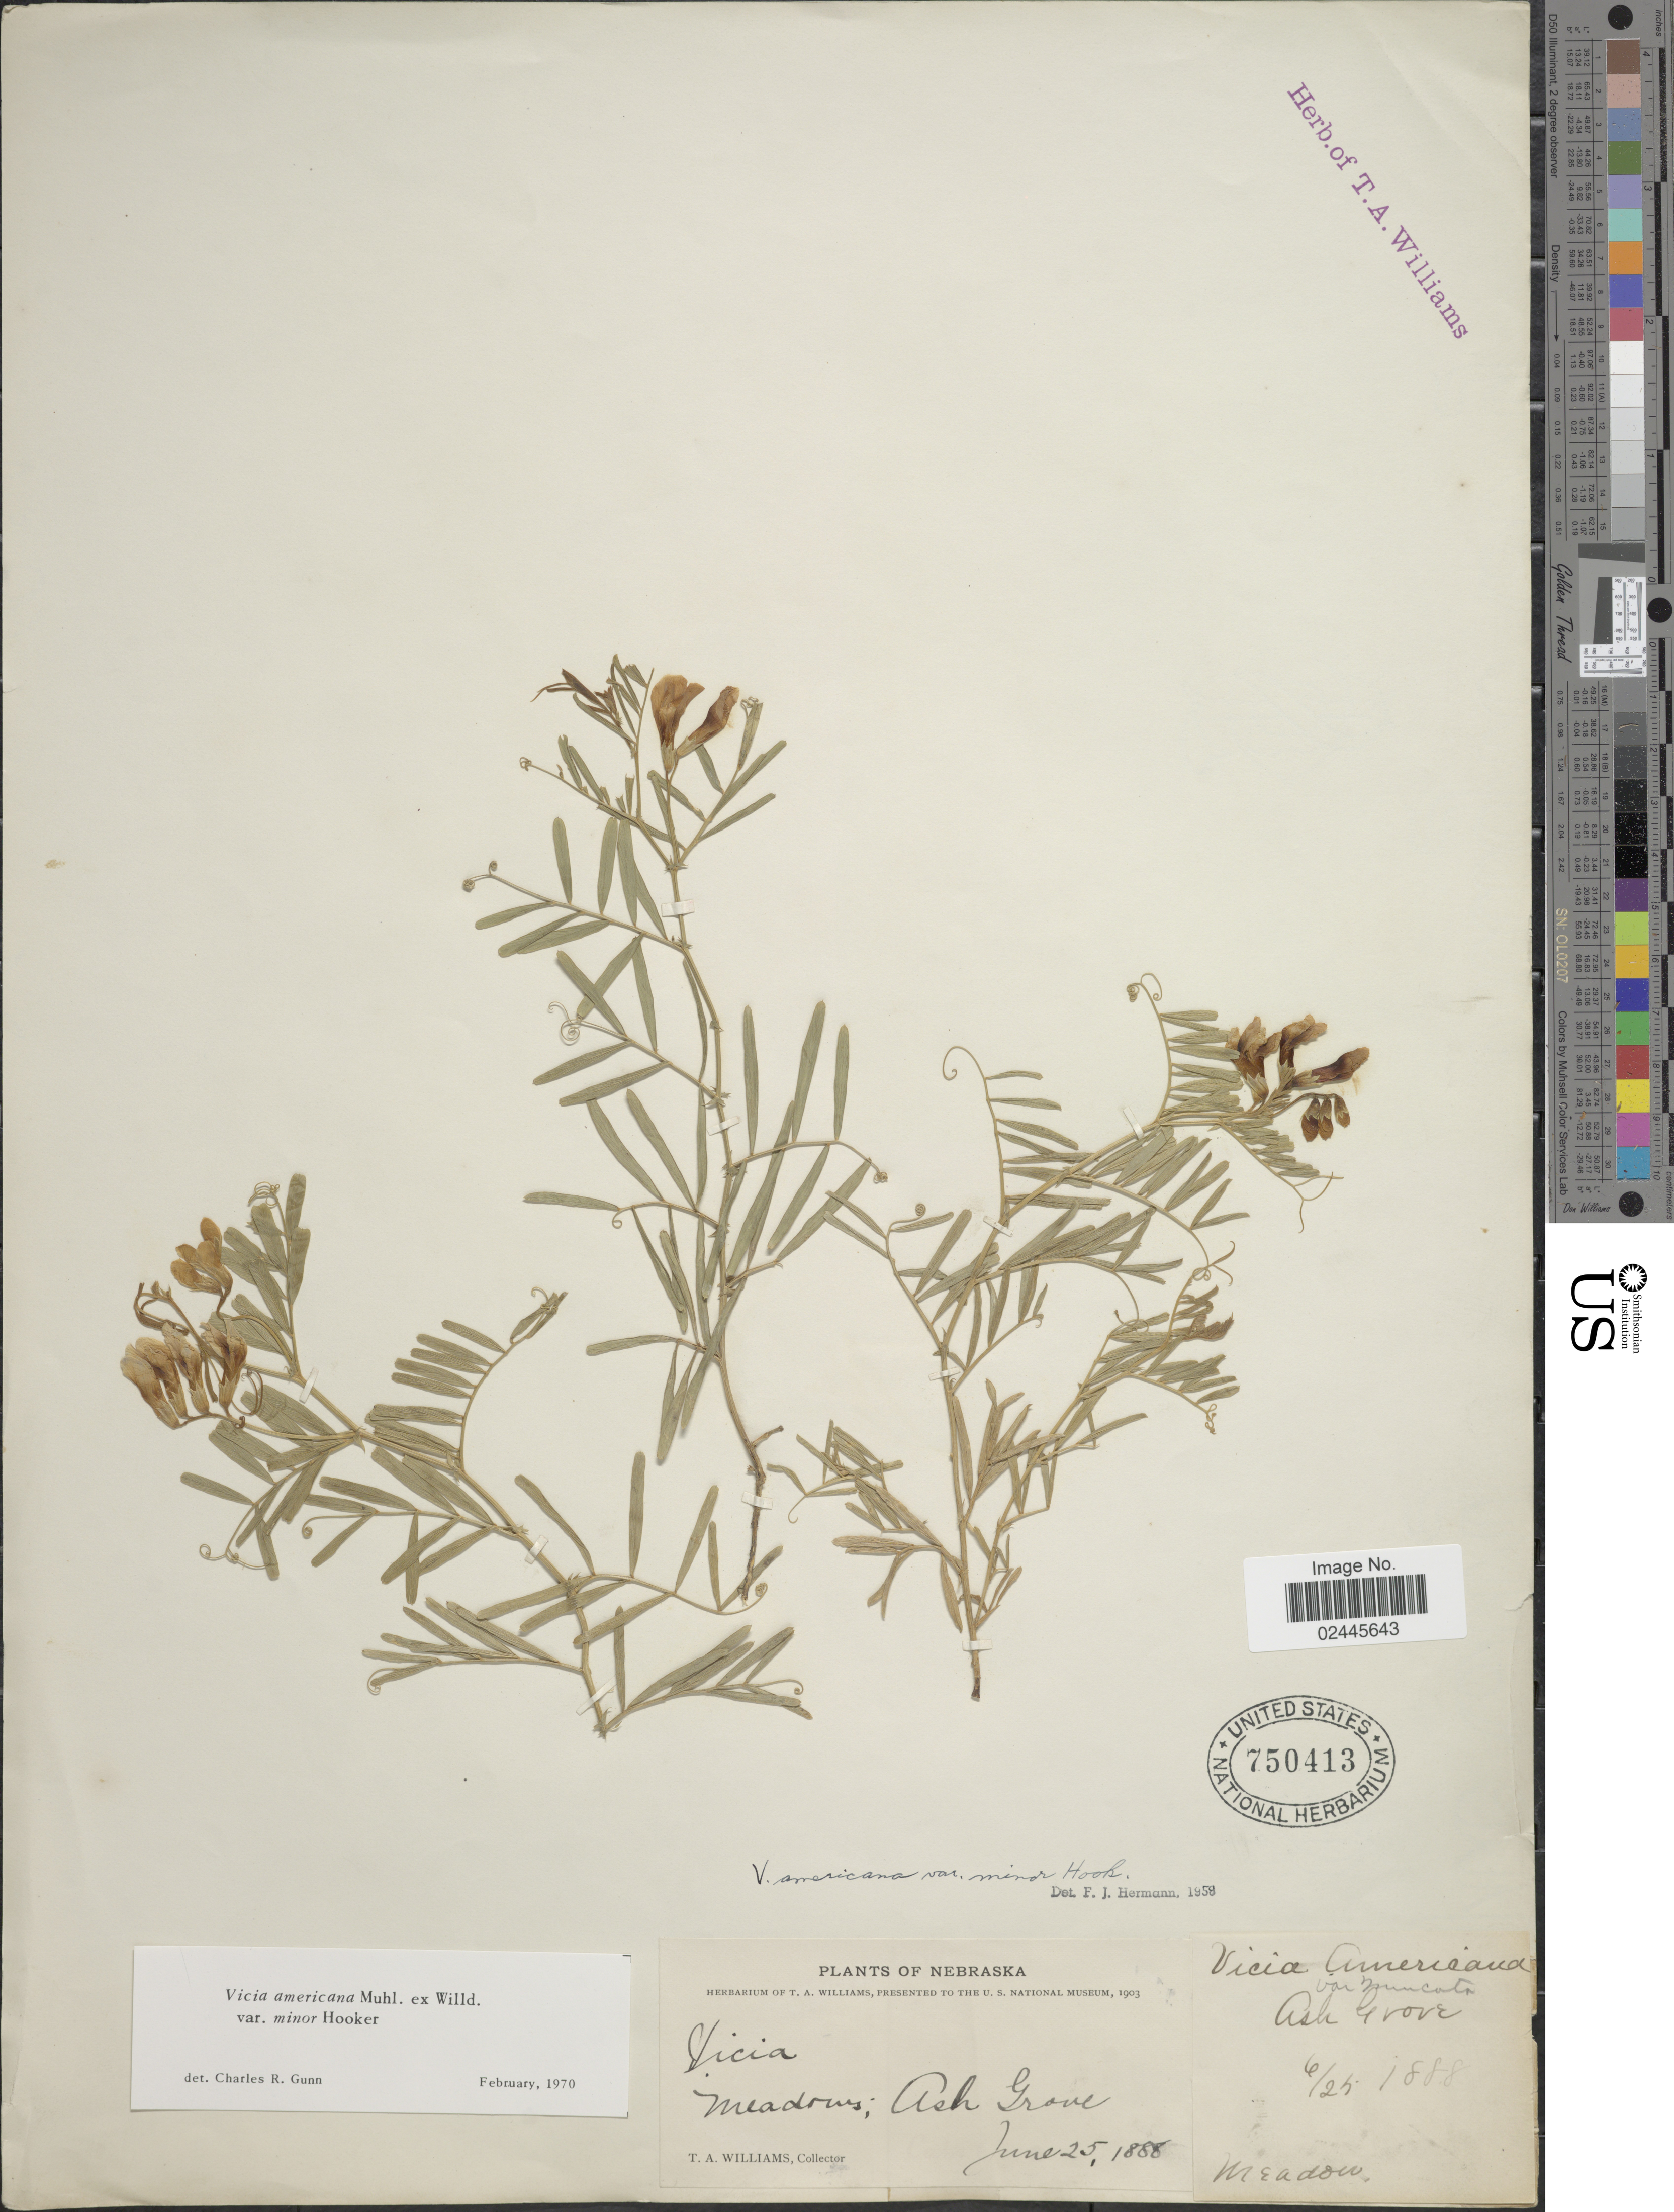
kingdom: Plantae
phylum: Tracheophyta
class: Magnoliopsida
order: Fabales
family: Fabaceae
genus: Vicia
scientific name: Vicia americana var. minor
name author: Hook.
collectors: T. A. Williams (herbarium)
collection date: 1888-06-25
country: United States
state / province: Nebraska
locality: Meadows; Ash Grove.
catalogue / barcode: US 750413